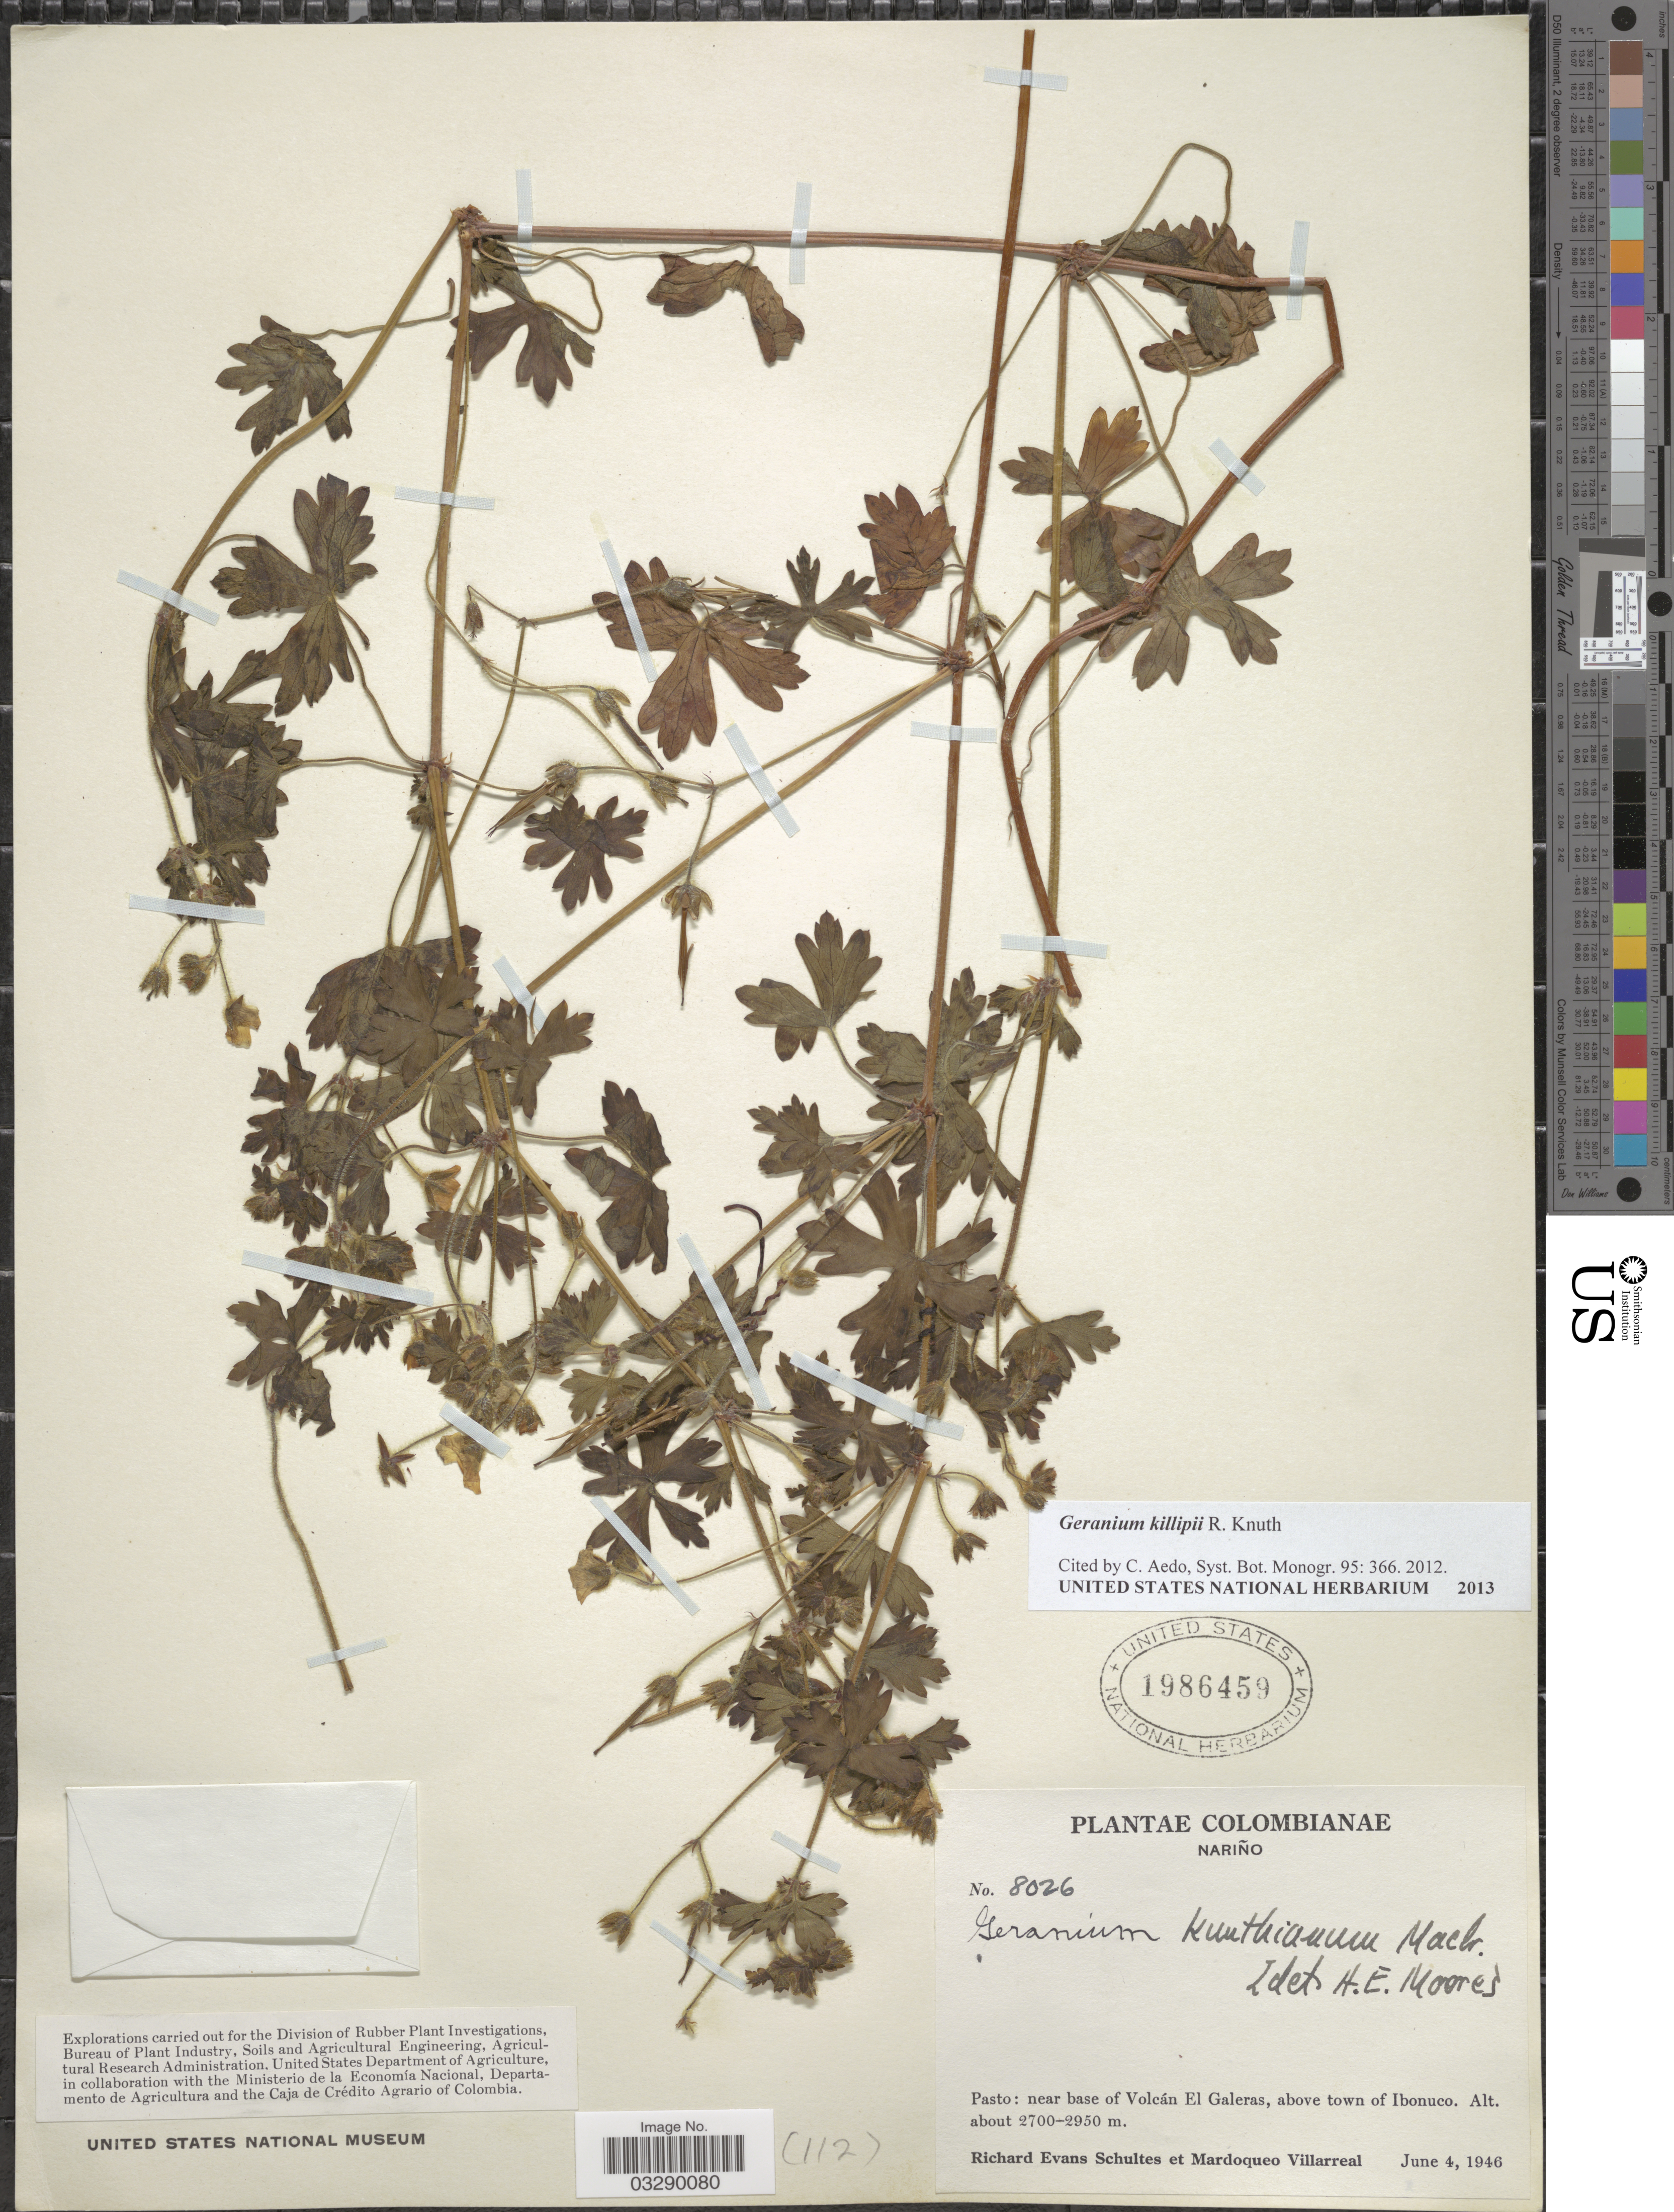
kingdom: Plantae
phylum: Tracheophyta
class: Magnoliopsida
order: Geraniales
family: Geraniaceae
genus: Geranium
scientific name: Geranium killipii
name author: R. Knuth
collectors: R. E. Schultes & M. Villarreal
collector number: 8026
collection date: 1946-06-04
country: Colombia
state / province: Nariño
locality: Pasto: near base of Volcán El Galeras, above town of Ibonuco.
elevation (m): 2700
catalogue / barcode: US 1986459